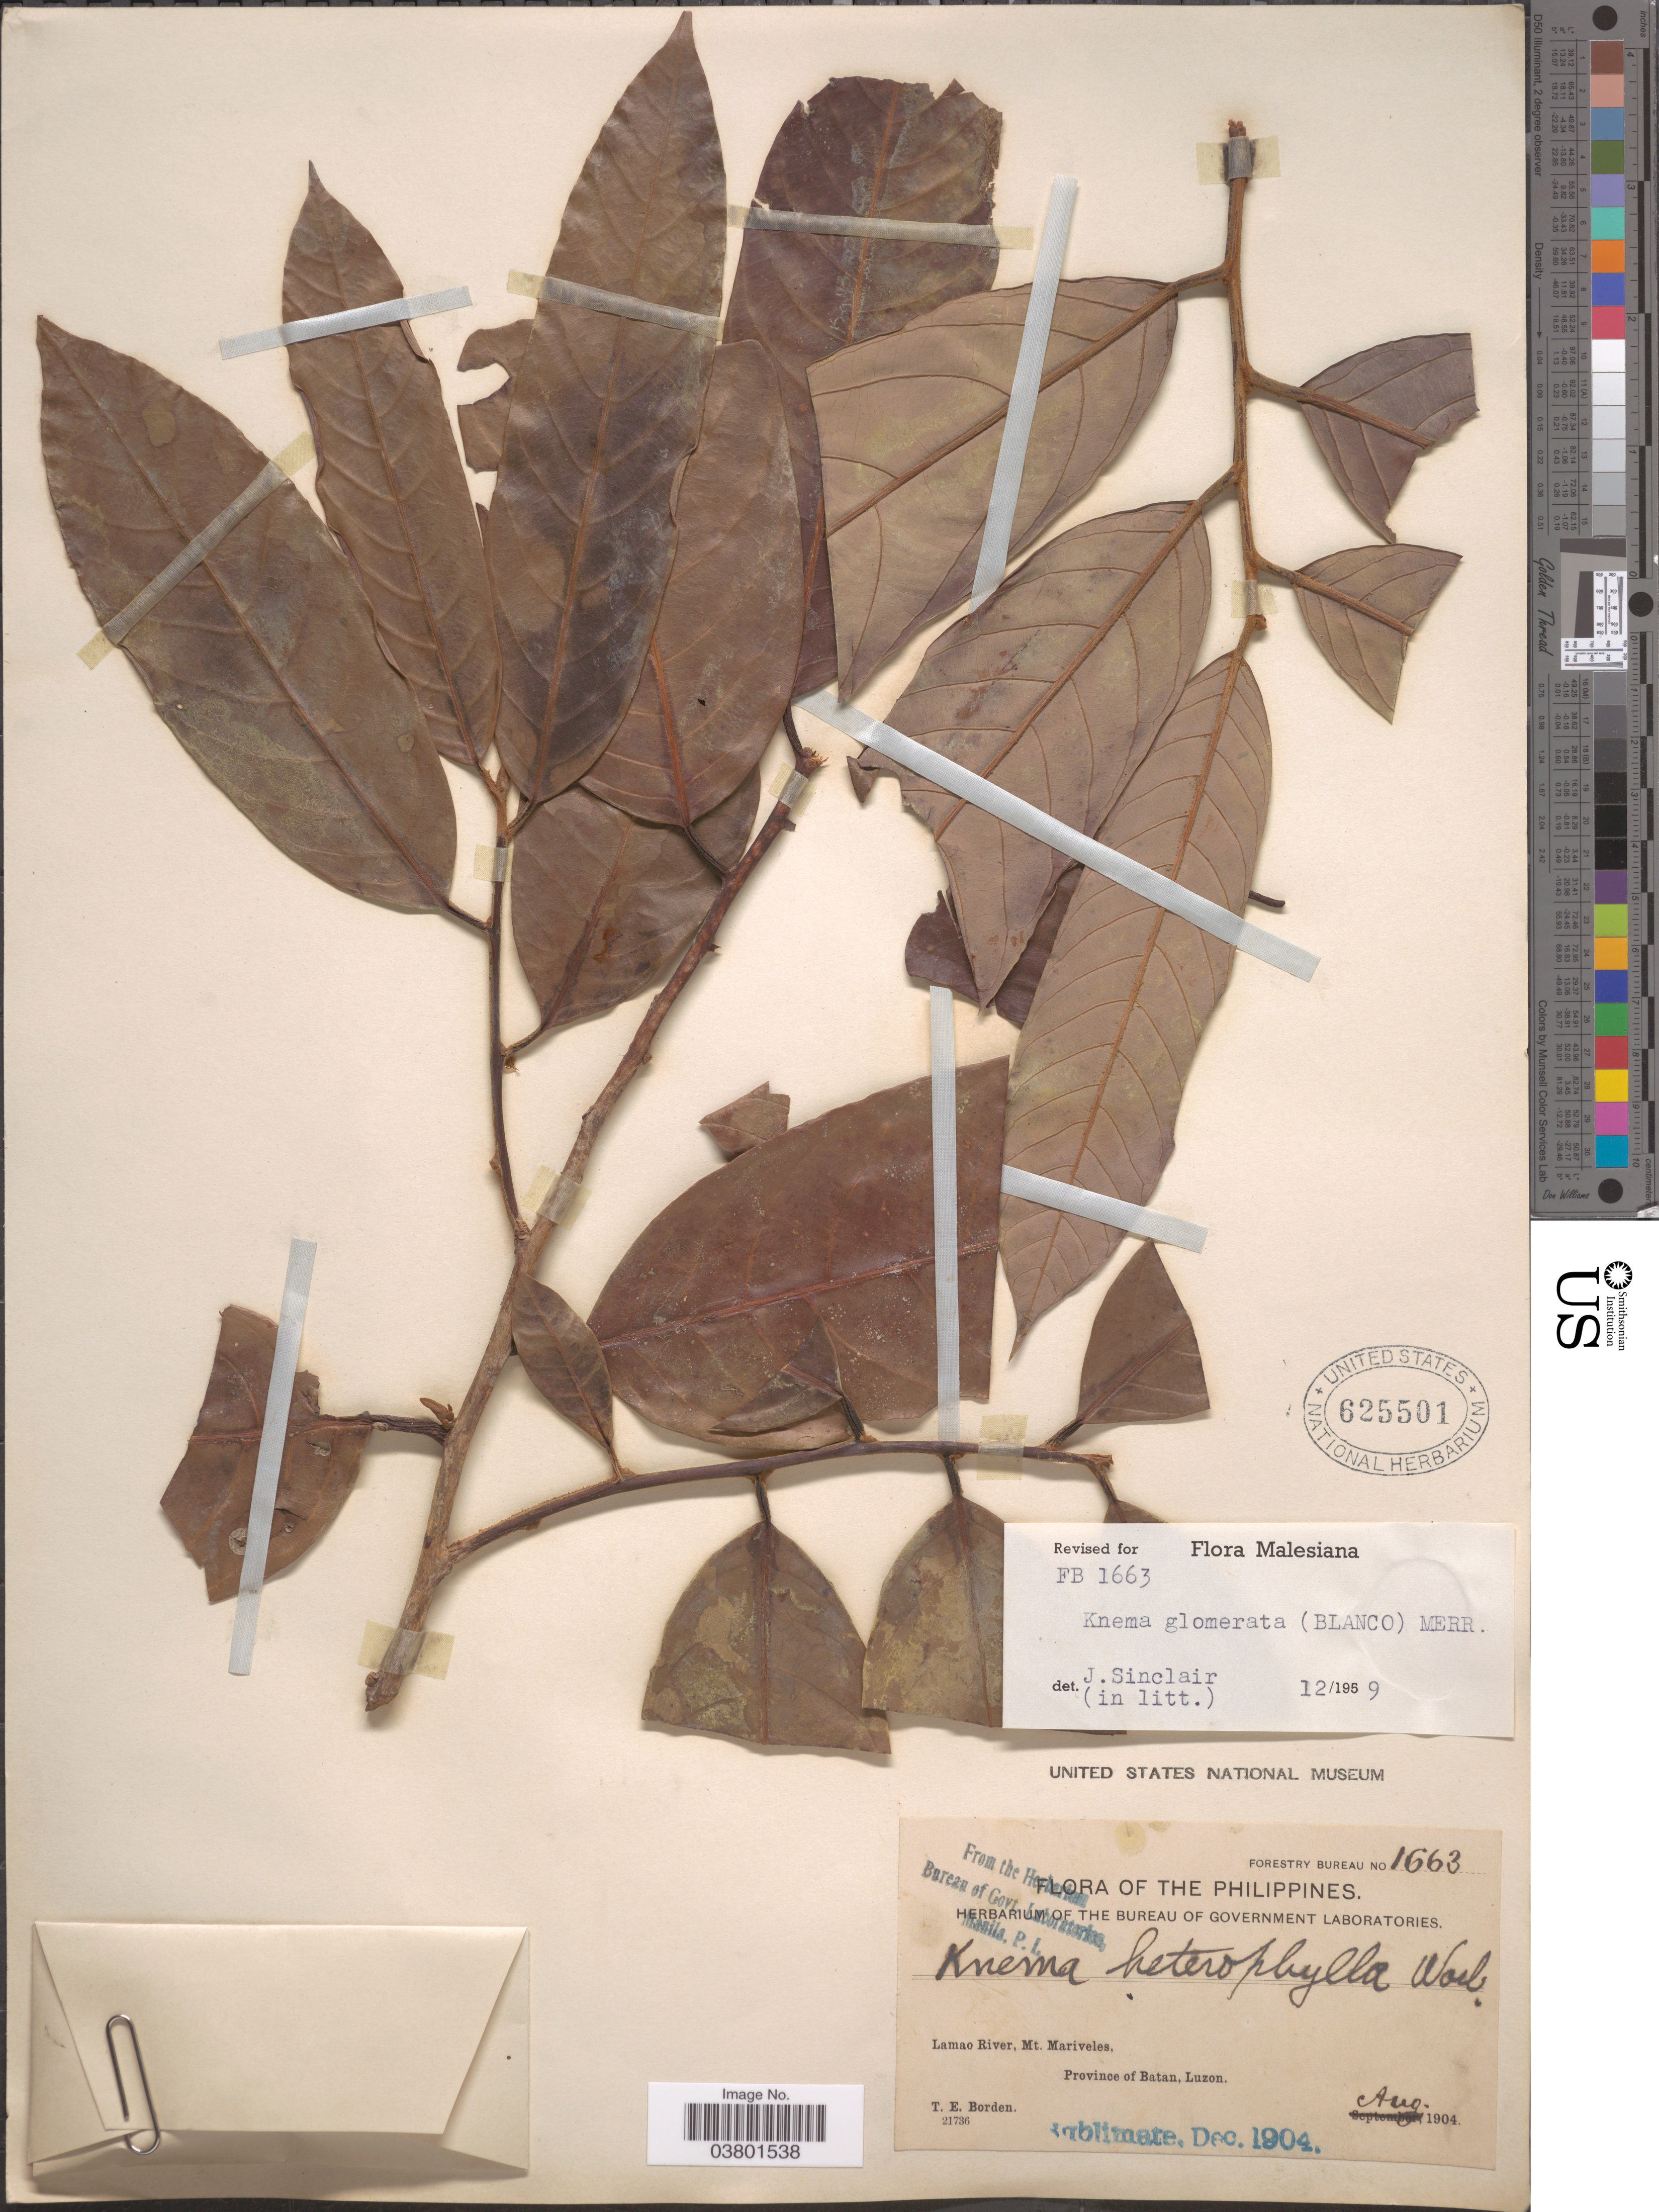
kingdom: Plantae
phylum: Tracheophyta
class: Magnoliopsida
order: Magnoliales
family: Myristicaceae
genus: Knema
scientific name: Knema glomerata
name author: (Blanco) Merr.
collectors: T. E. Borden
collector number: Forestry Bureau 1663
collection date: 1904-08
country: Philippines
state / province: Cagayan Valley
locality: Lamao River, Mt. Mariveles, Province of Batan, Luzon.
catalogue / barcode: US 625501